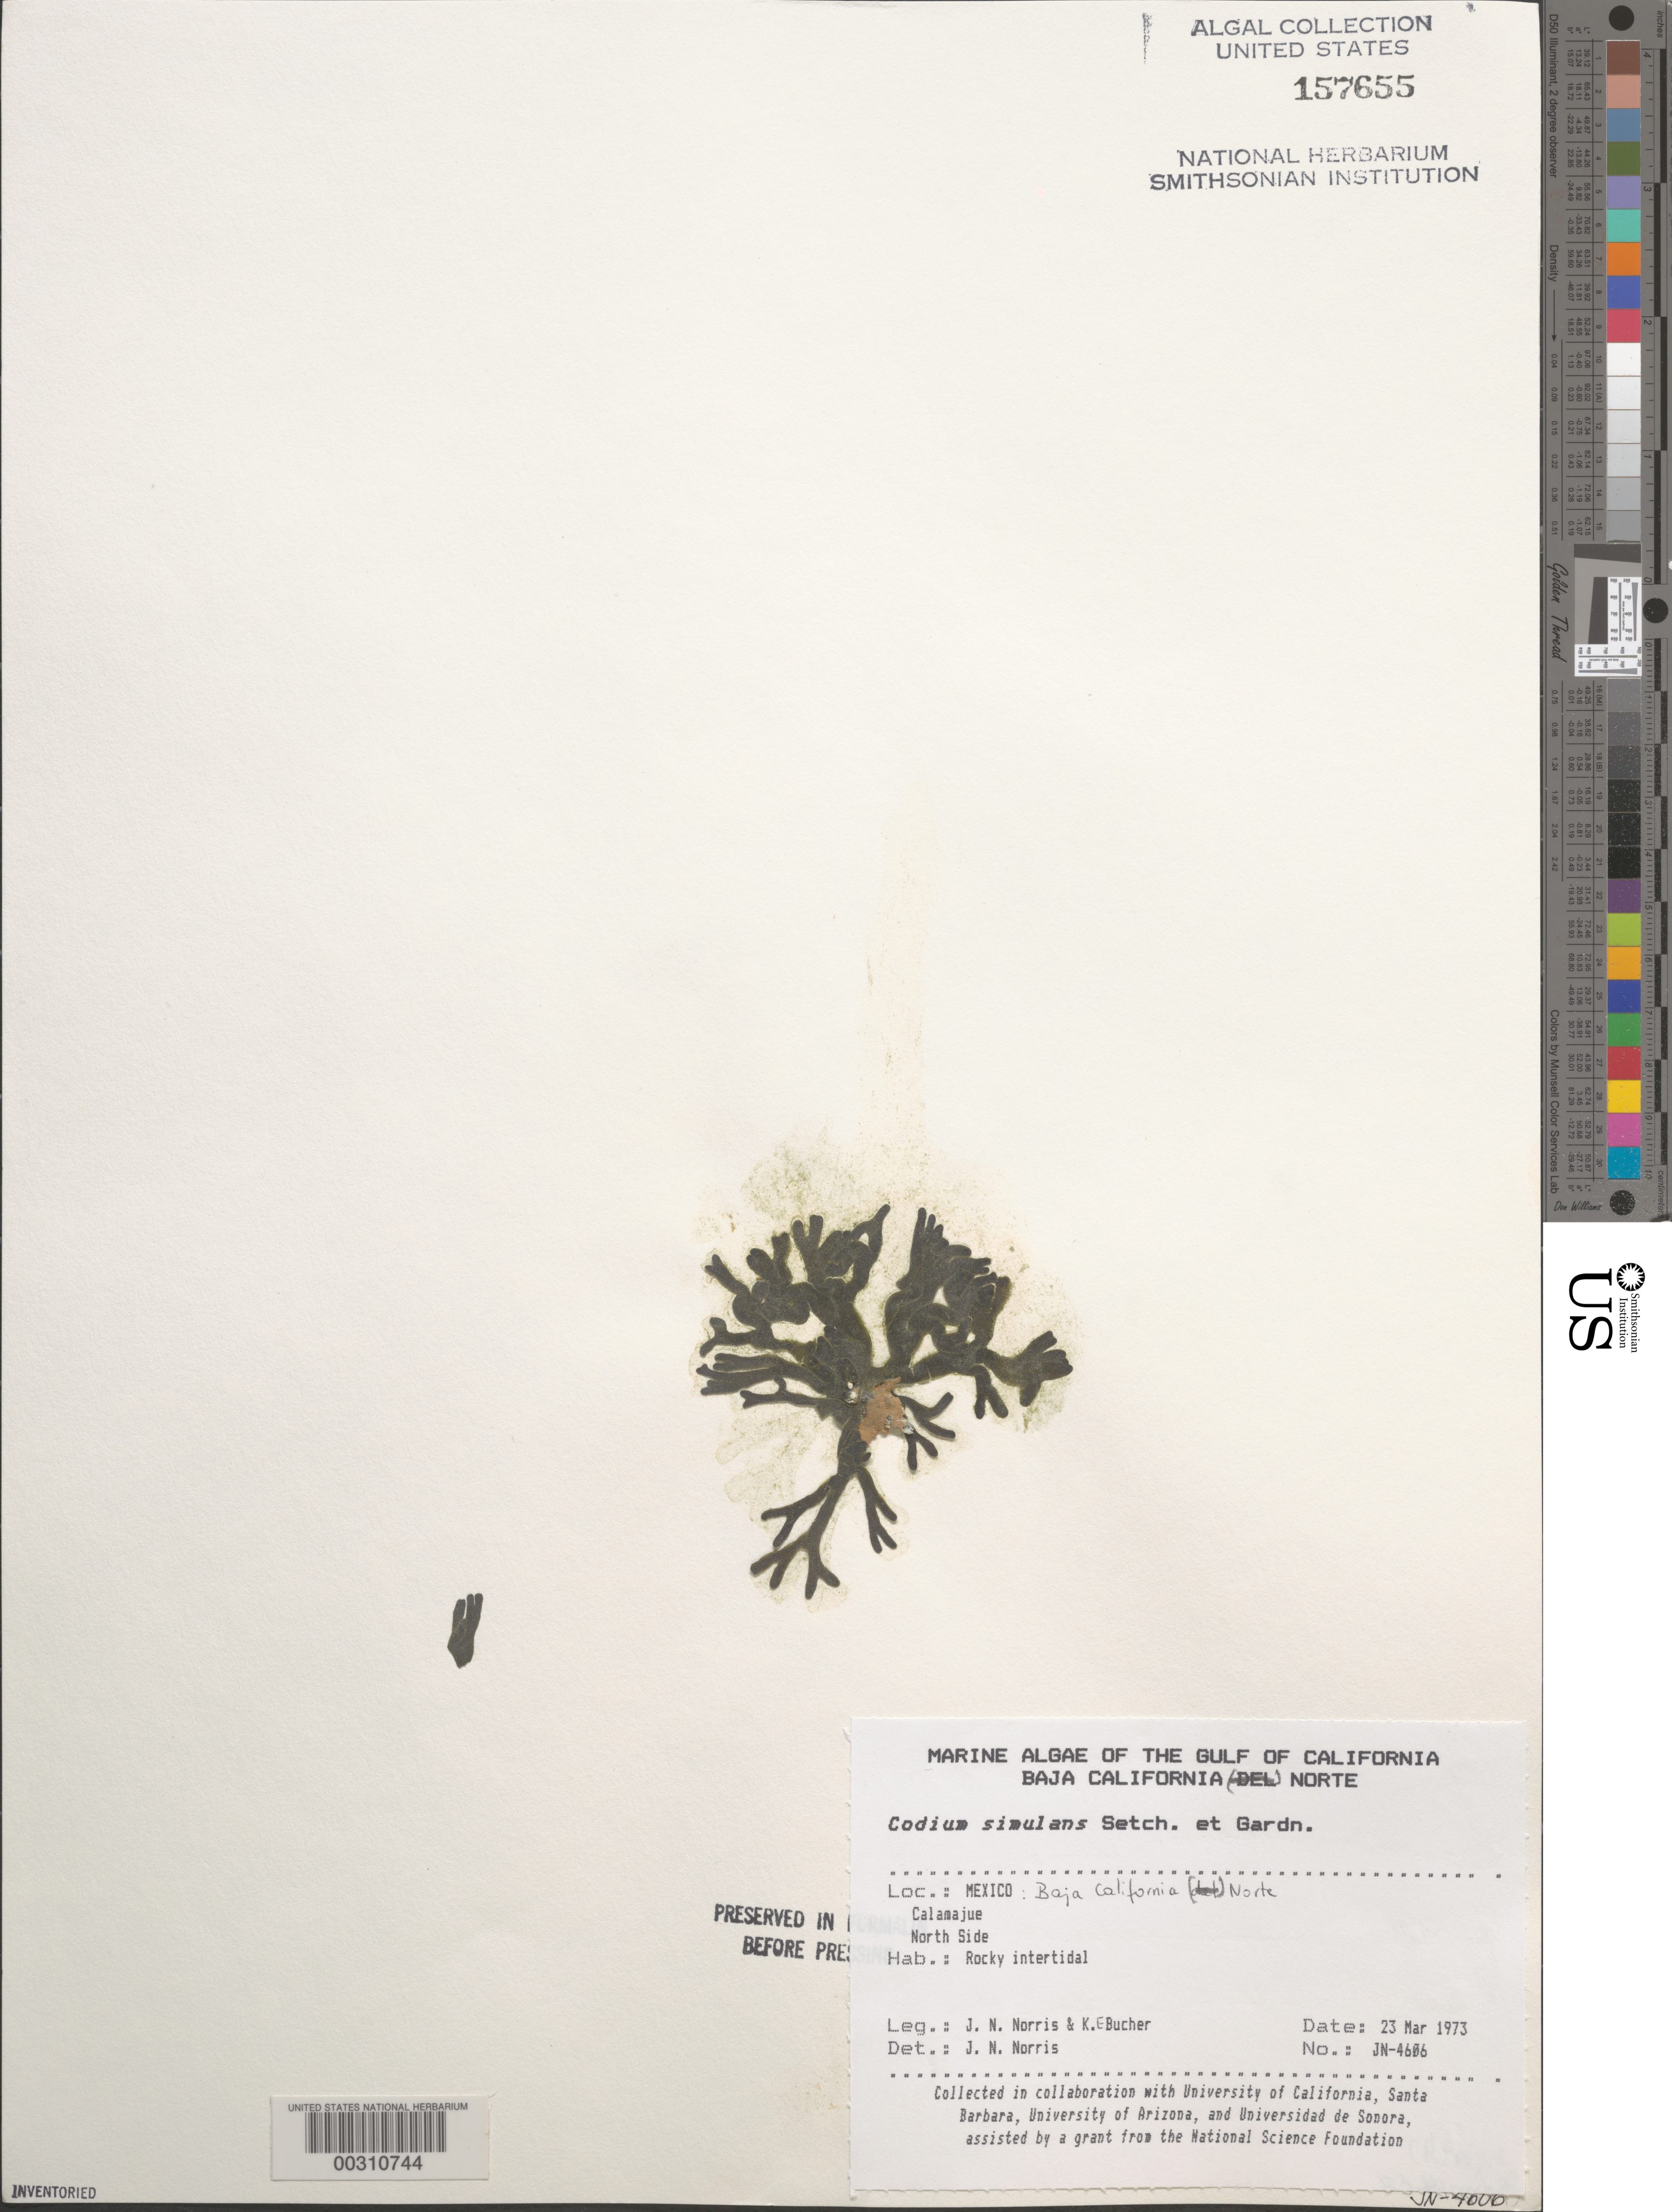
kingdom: Plantae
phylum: Chlorophyta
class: Ulvophyceae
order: Bryopsidales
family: Codiaceae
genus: Codium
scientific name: Codium simulans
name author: Setch. & N.L. Gardner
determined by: Norris, James N.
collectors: J. N. Norris & K. E. Bucher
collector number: JN-4606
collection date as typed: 23 Mar 1973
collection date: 1973-03-23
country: Mexico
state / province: Baja California Norte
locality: Calamajue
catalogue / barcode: US 157655